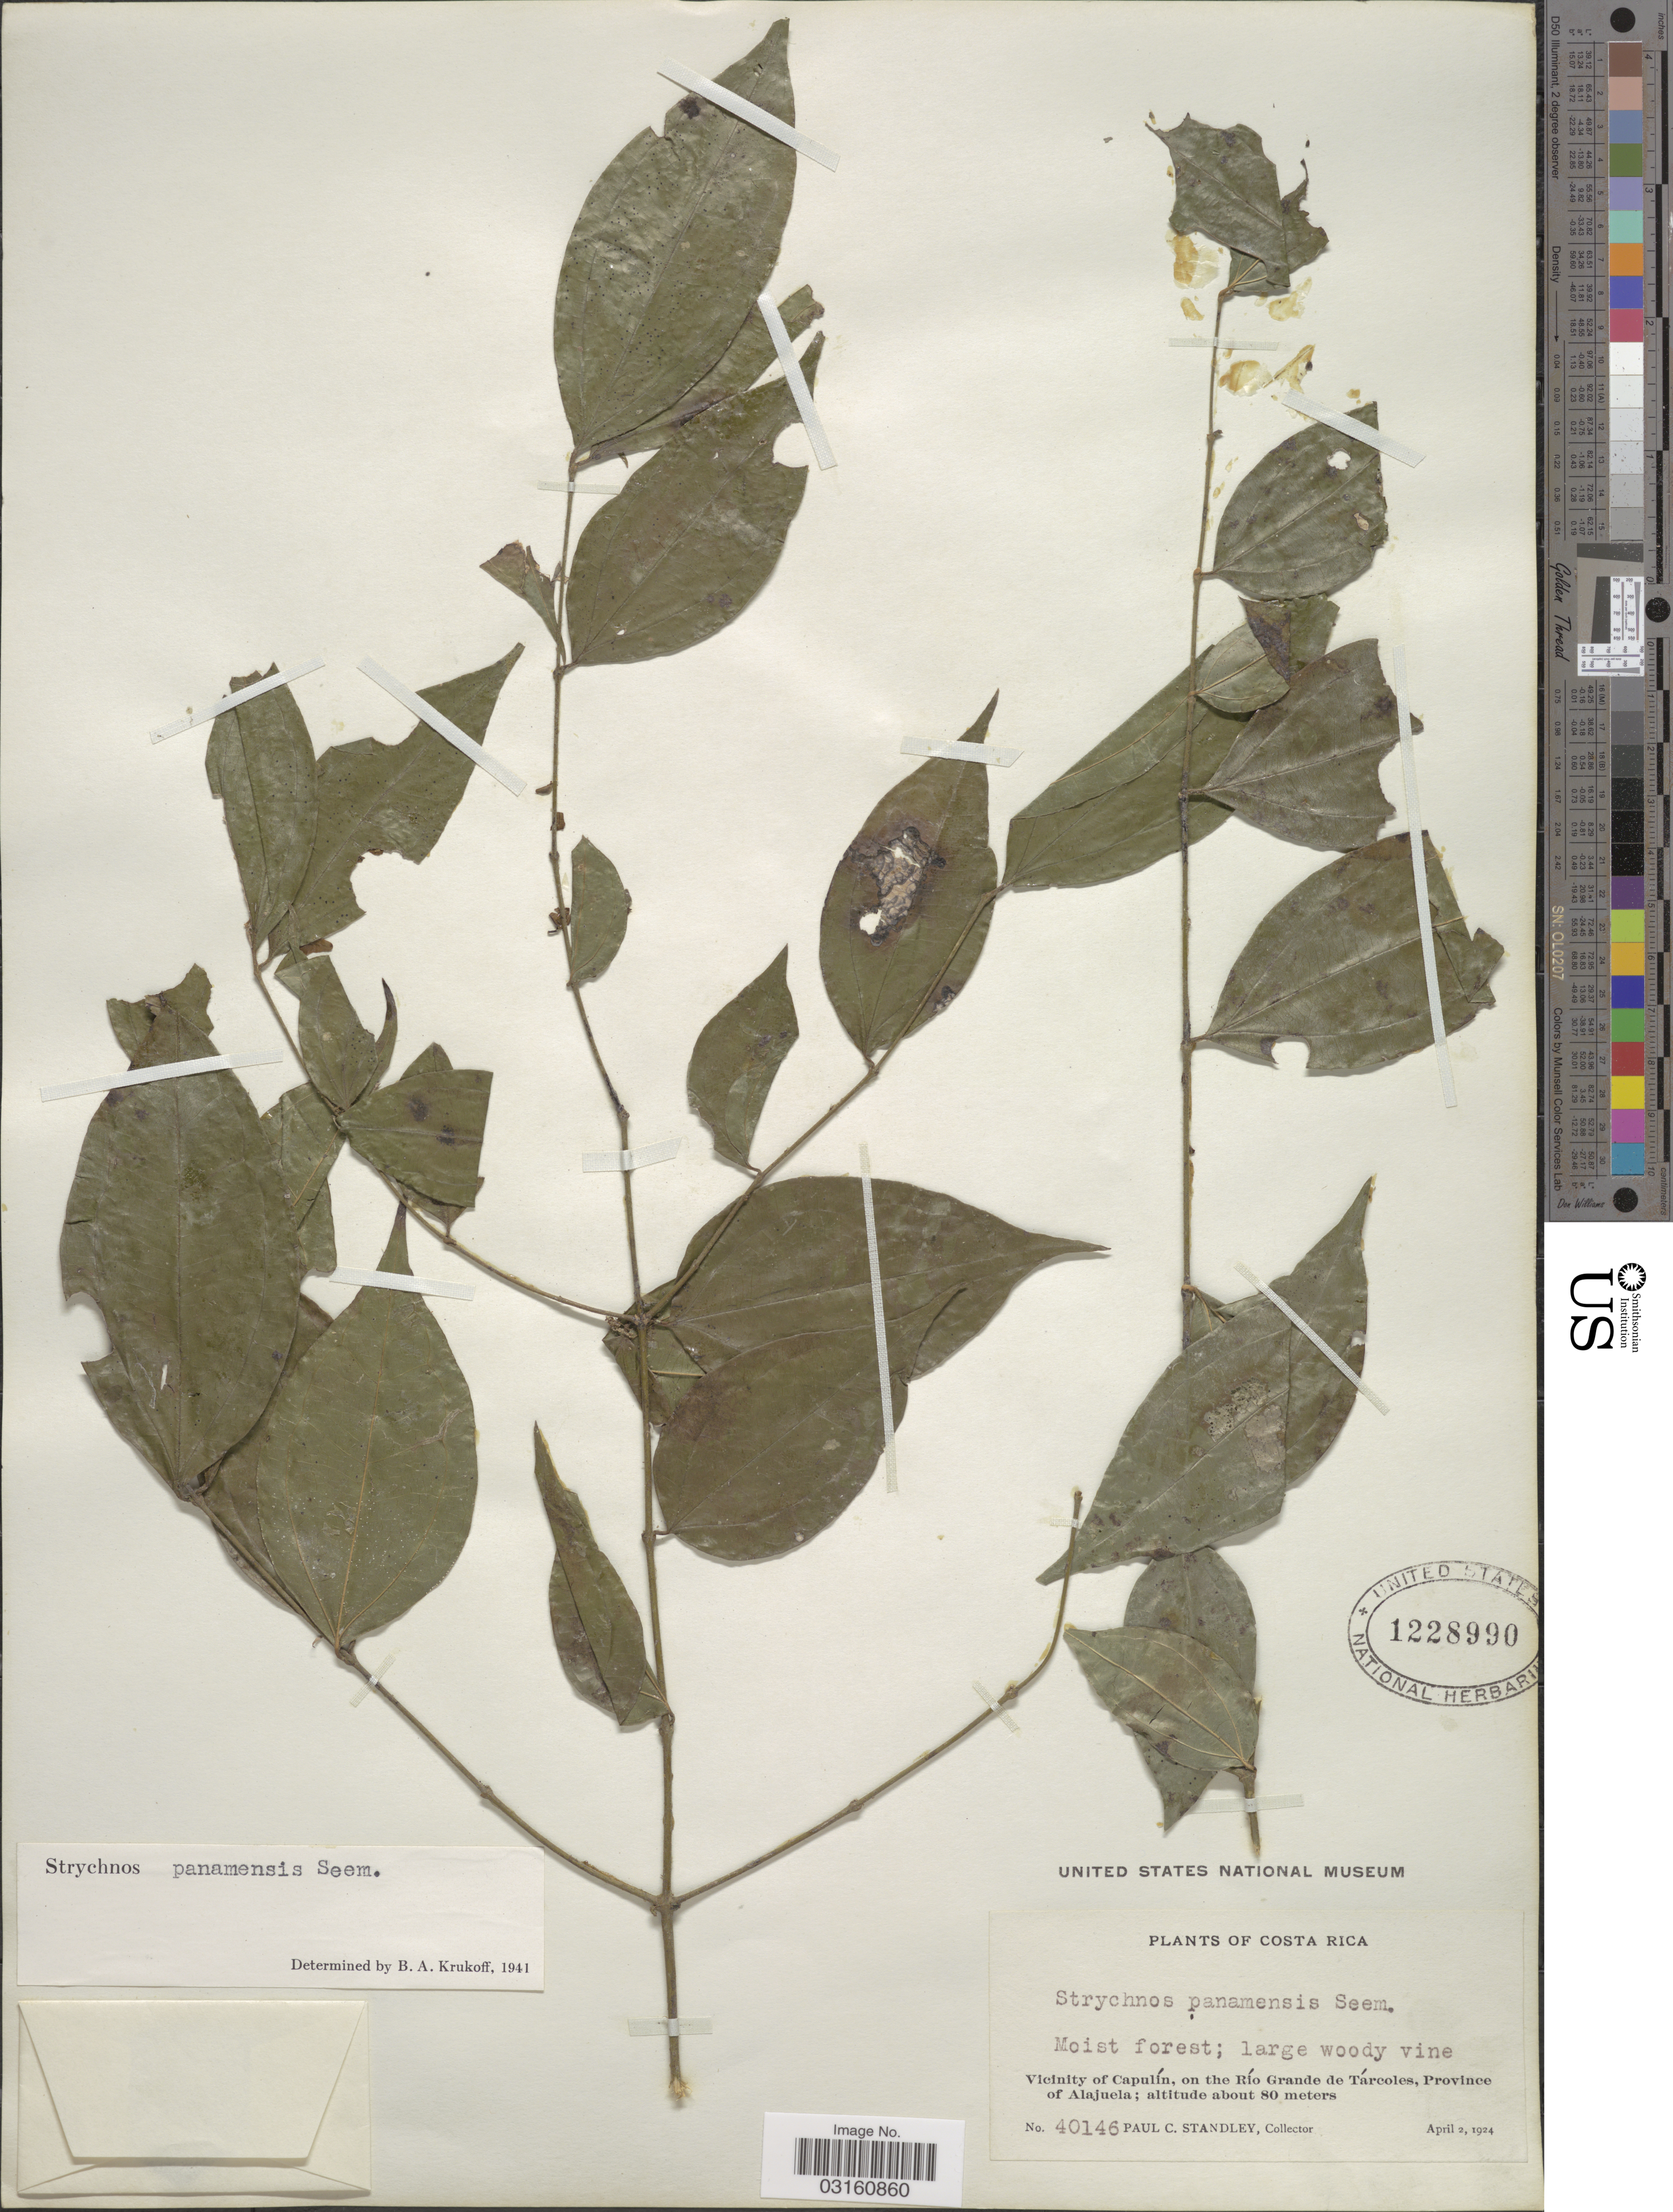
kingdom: Plantae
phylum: Tracheophyta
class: Magnoliopsida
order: Gentianales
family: Loganiaceae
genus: Strychnos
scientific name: Strychnos panamensis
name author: Seem.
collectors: P. C. Standley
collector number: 40146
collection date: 1924-04-02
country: Costa Rica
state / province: Alajuela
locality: Vicinity of Capulín, on the Río Grande de Tárcoles.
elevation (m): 80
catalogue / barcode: US 1228990